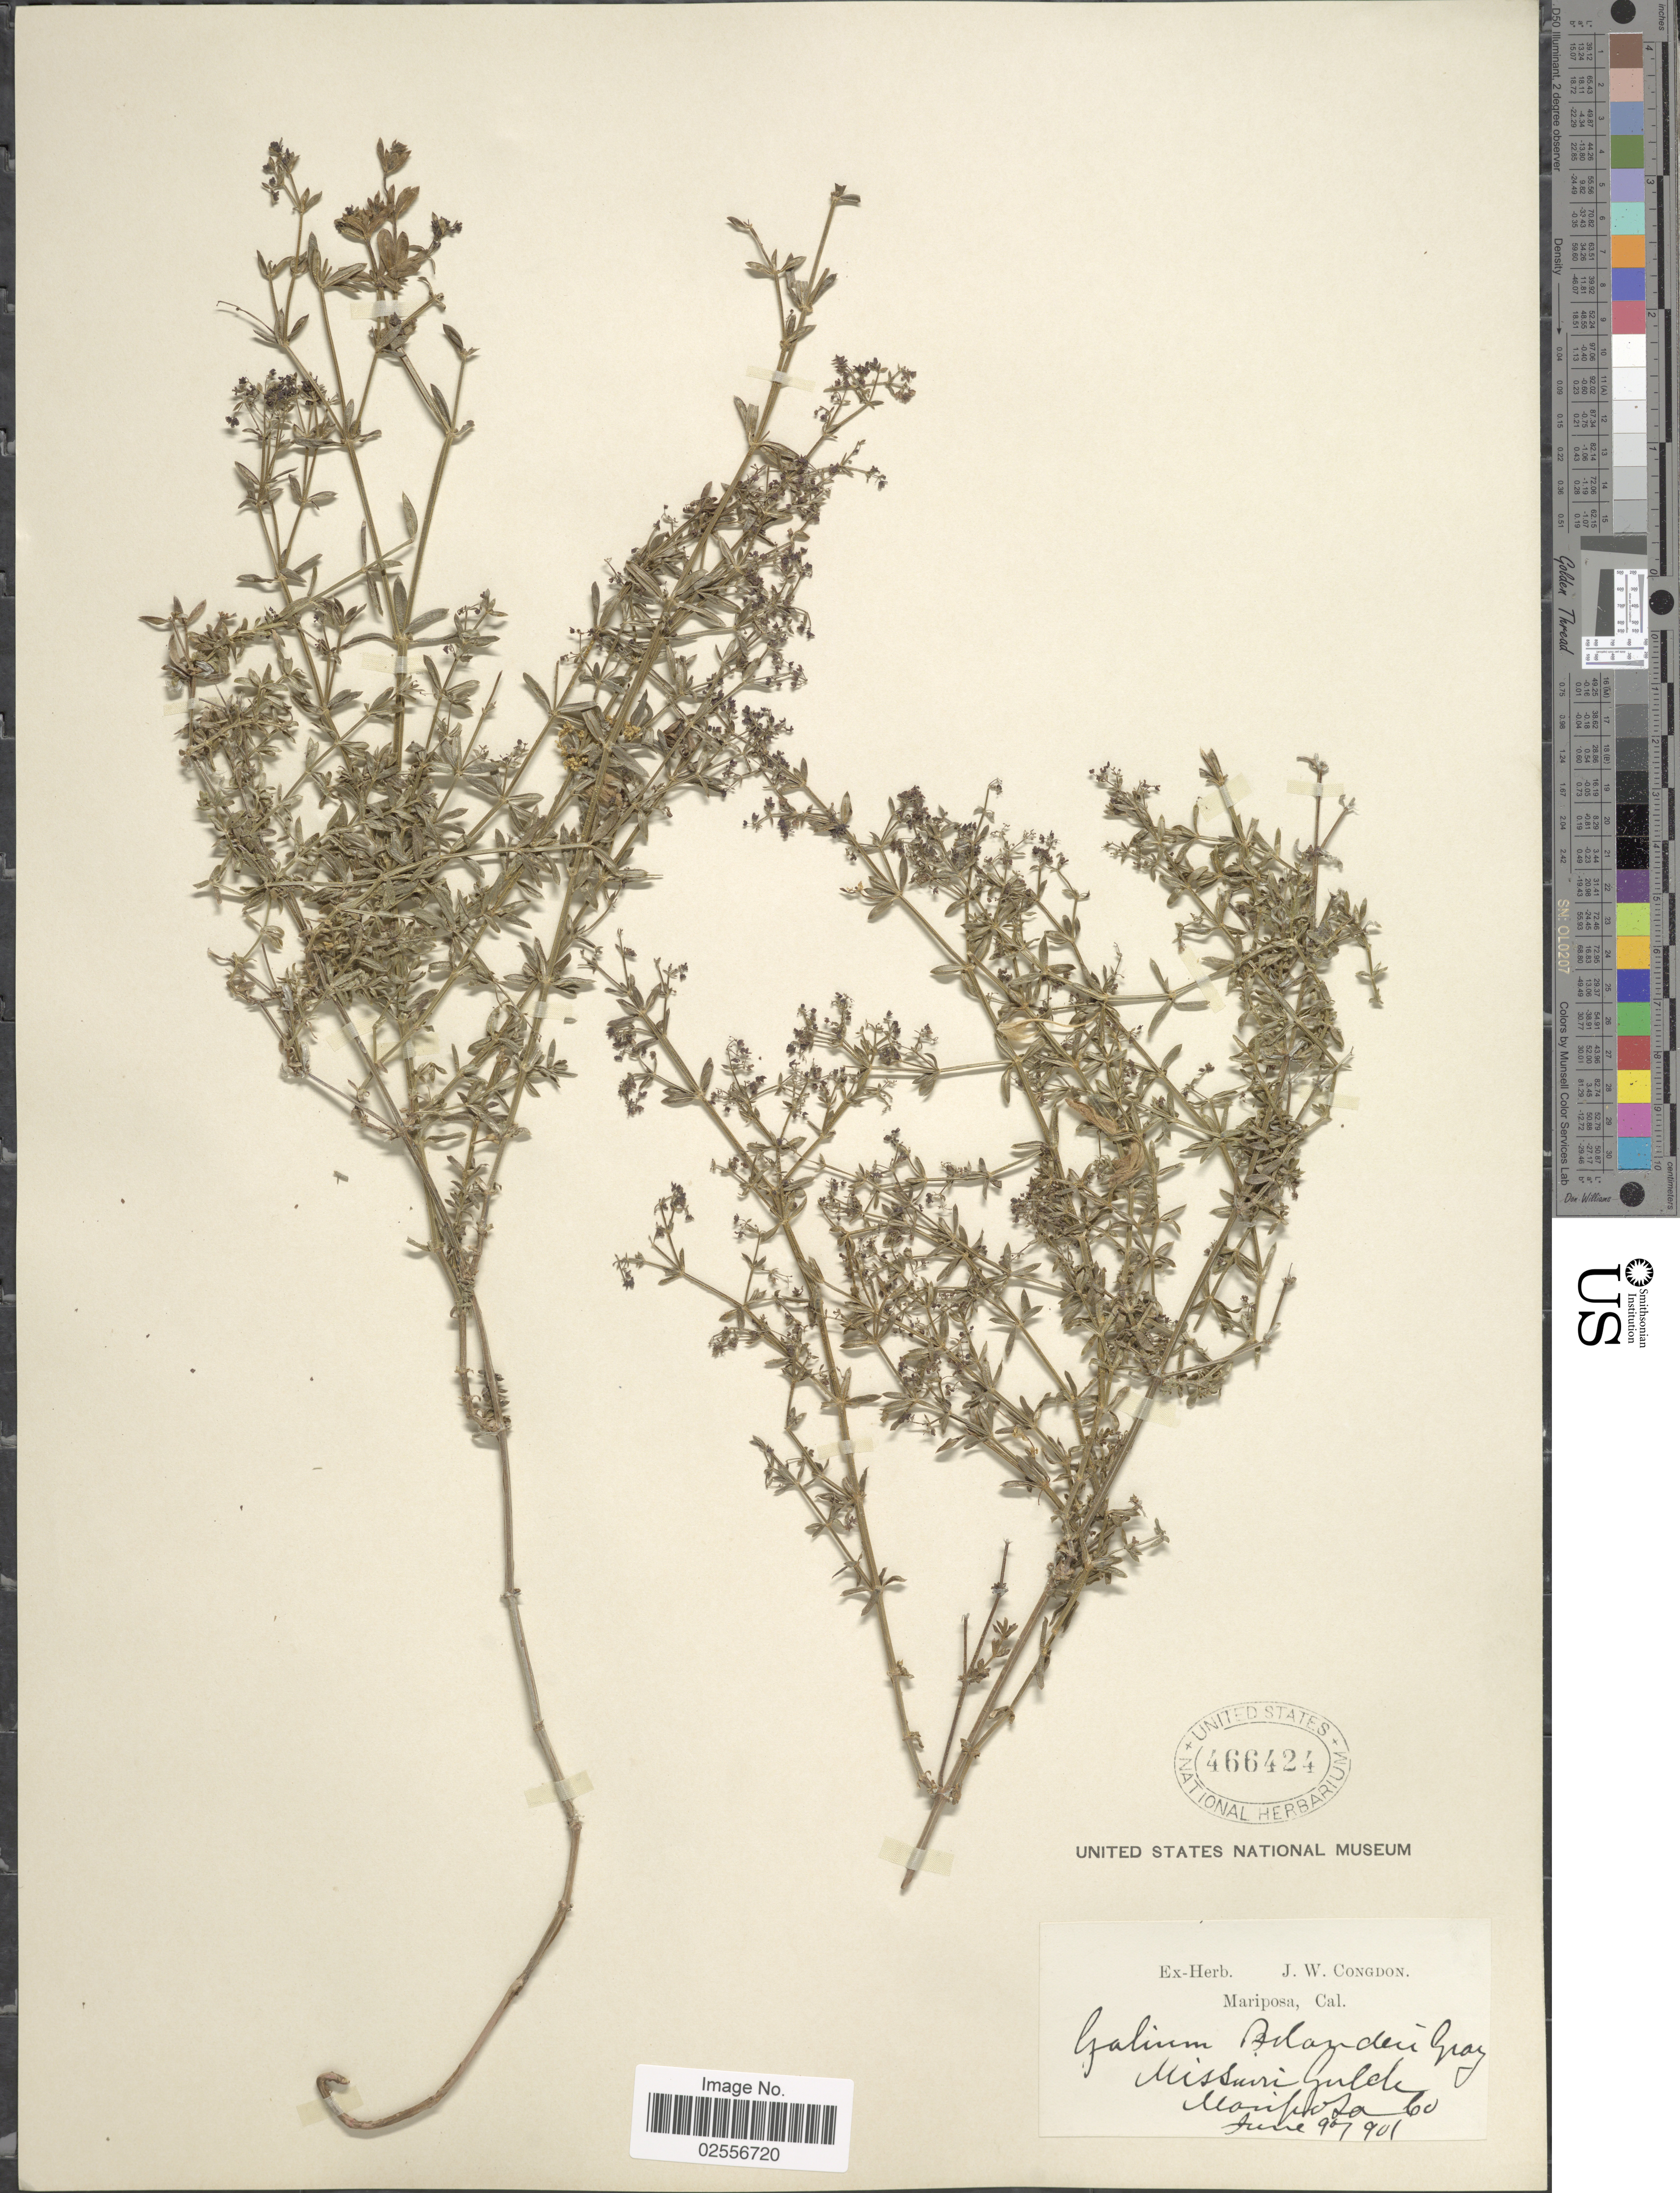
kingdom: Plantae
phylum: Tracheophyta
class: Magnoliopsida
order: Gentianales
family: Rubiaceae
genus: Galium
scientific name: Galium bolanderi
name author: A. Gray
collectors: ex herb. J. W. Congdon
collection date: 1901-06-09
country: United States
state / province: California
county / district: Mariposa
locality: Mariposa, Cal. Missuiri Gulch. Mariposa Co.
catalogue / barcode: US 466424